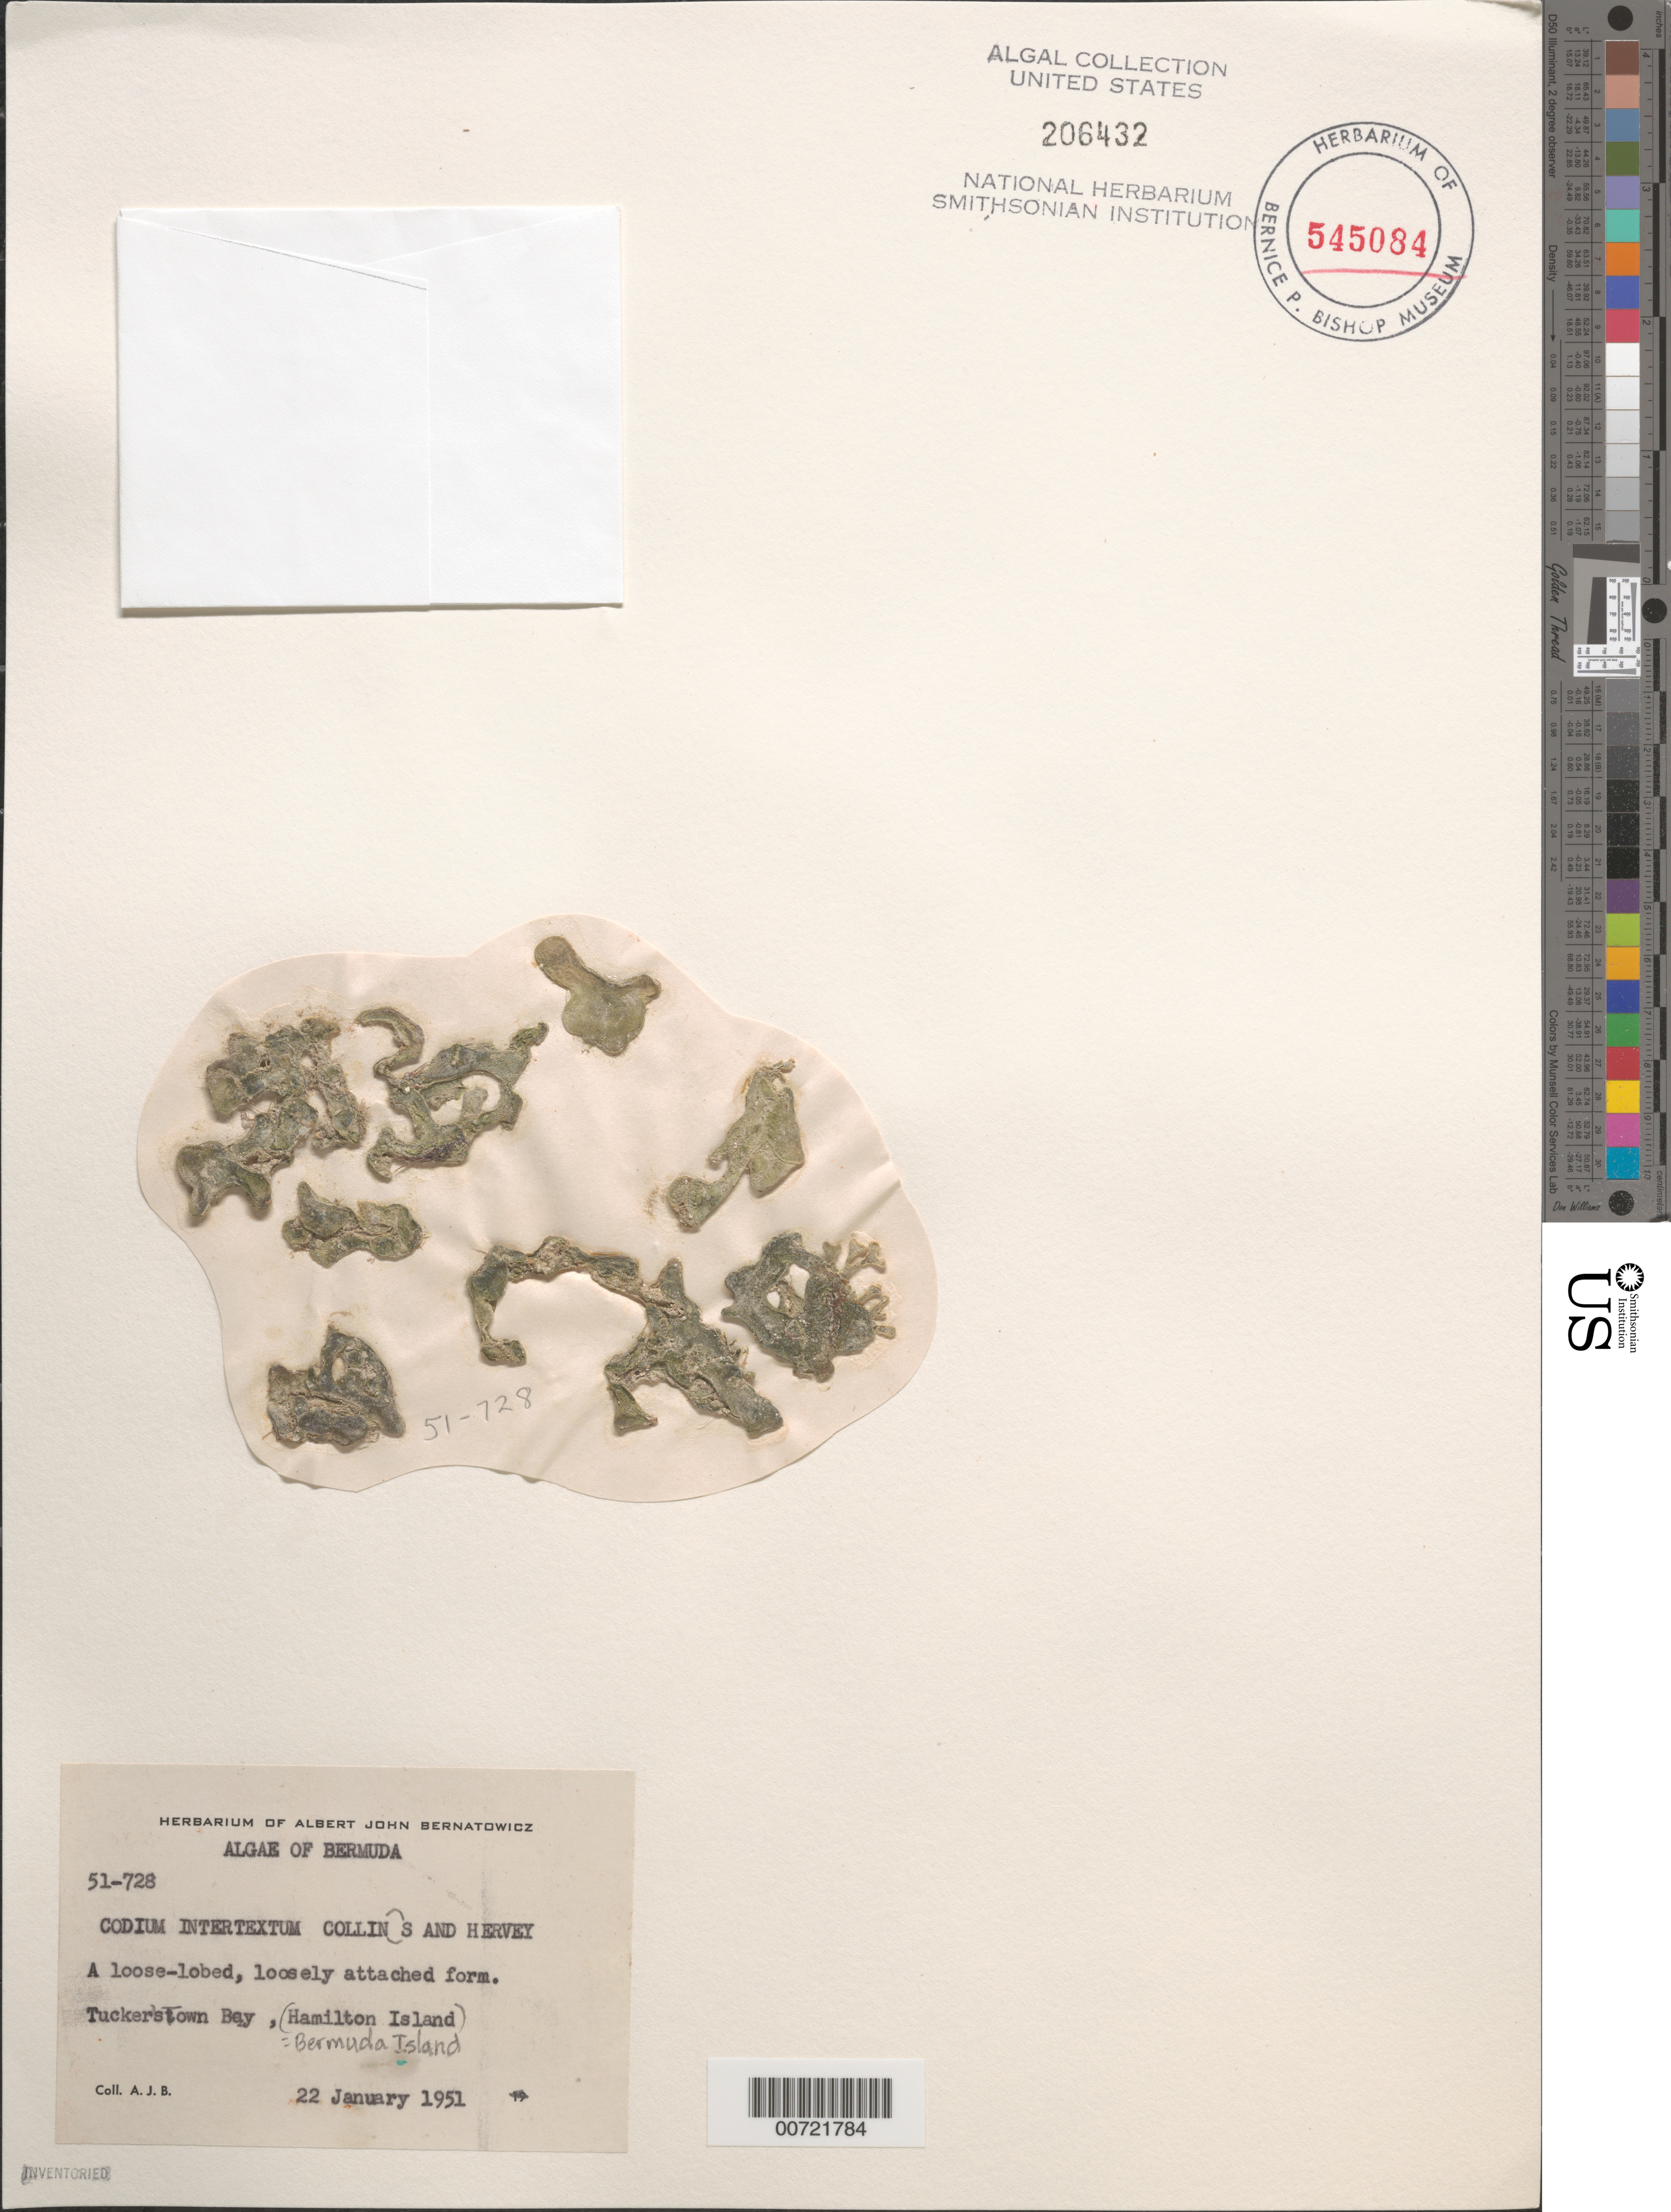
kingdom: Plantae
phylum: Chlorophyta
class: Ulvophyceae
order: Bryopsidales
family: Codiaceae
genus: Codium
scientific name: Codium intertextum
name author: Collins & Herv.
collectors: A. Bernatowicz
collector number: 51-728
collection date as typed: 22 Jan 1951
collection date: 1951-01-22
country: Bermuda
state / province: Saint George's (parish)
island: Bermuda Island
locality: Tucker's Town Bay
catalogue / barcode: US 206432